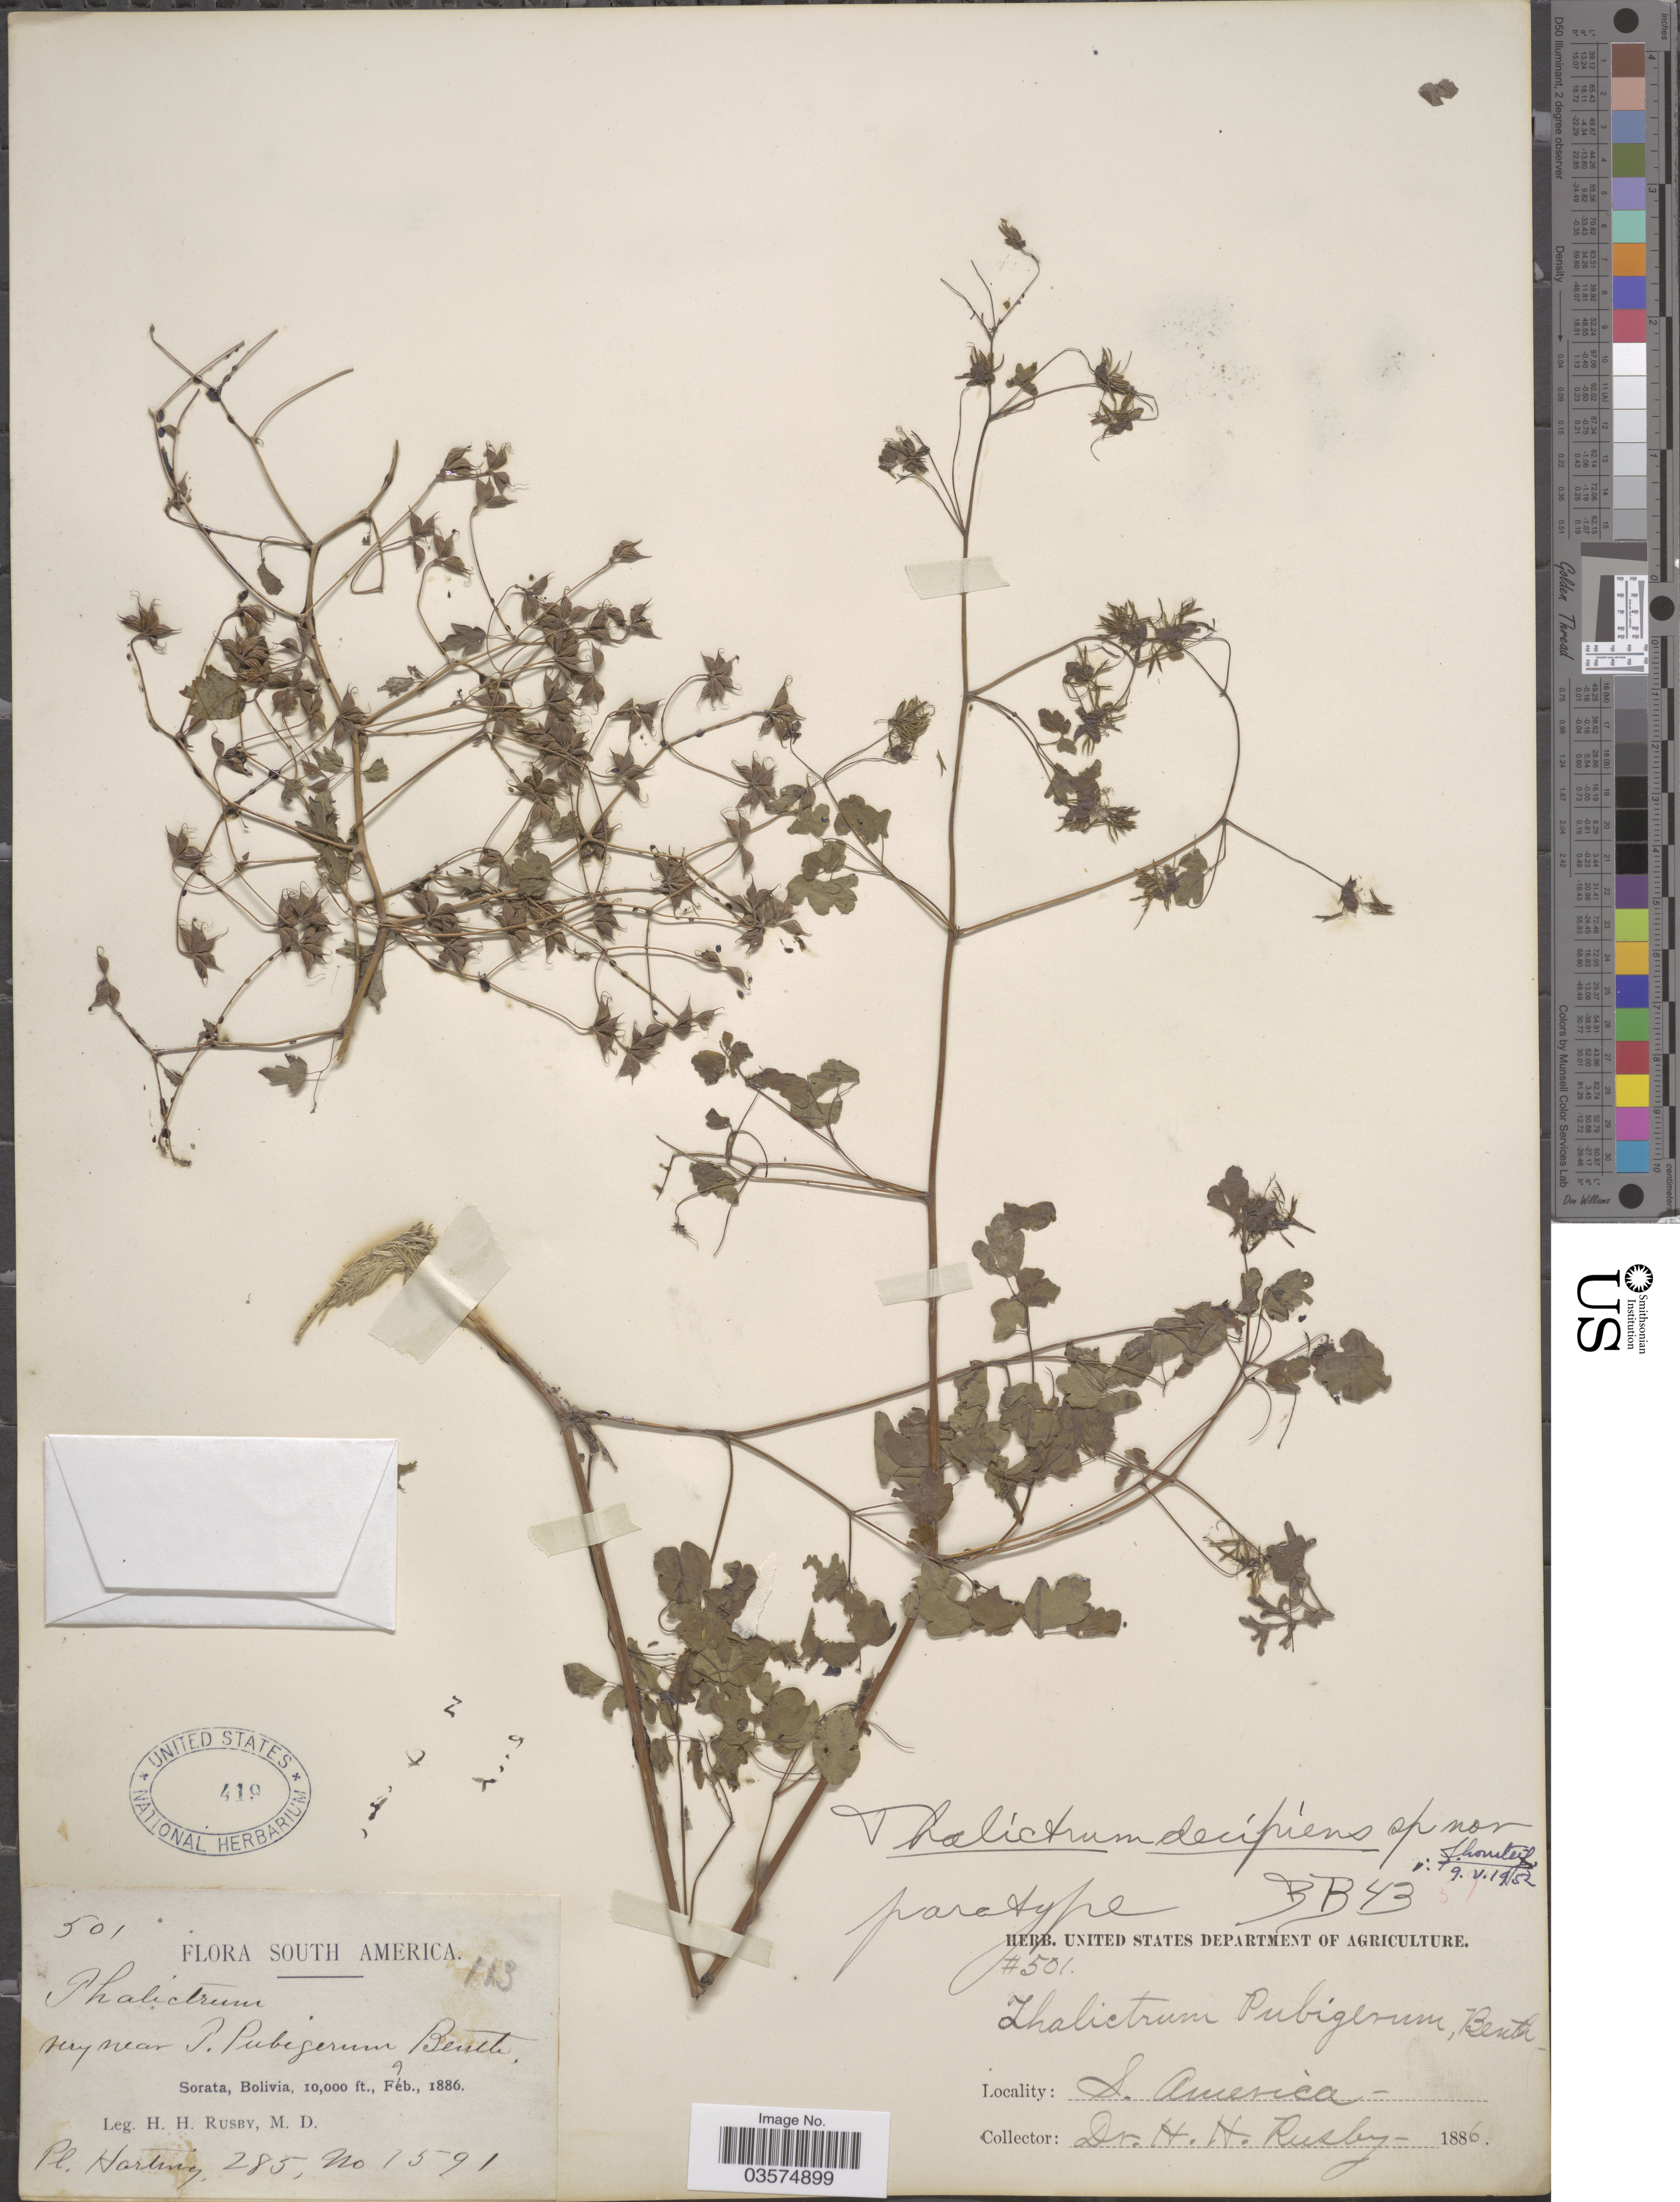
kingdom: Plantae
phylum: Tracheophyta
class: Magnoliopsida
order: Ranunculales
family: Ranunculaceae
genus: Thalictrum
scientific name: Thalictrum decipiens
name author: B. Boivin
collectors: H. H. Rusby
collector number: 501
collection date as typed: Feb. 9, 1886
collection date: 1886-02-09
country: Bolivia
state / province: La Páz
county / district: Larecaja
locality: Sorata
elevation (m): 3048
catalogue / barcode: US 419